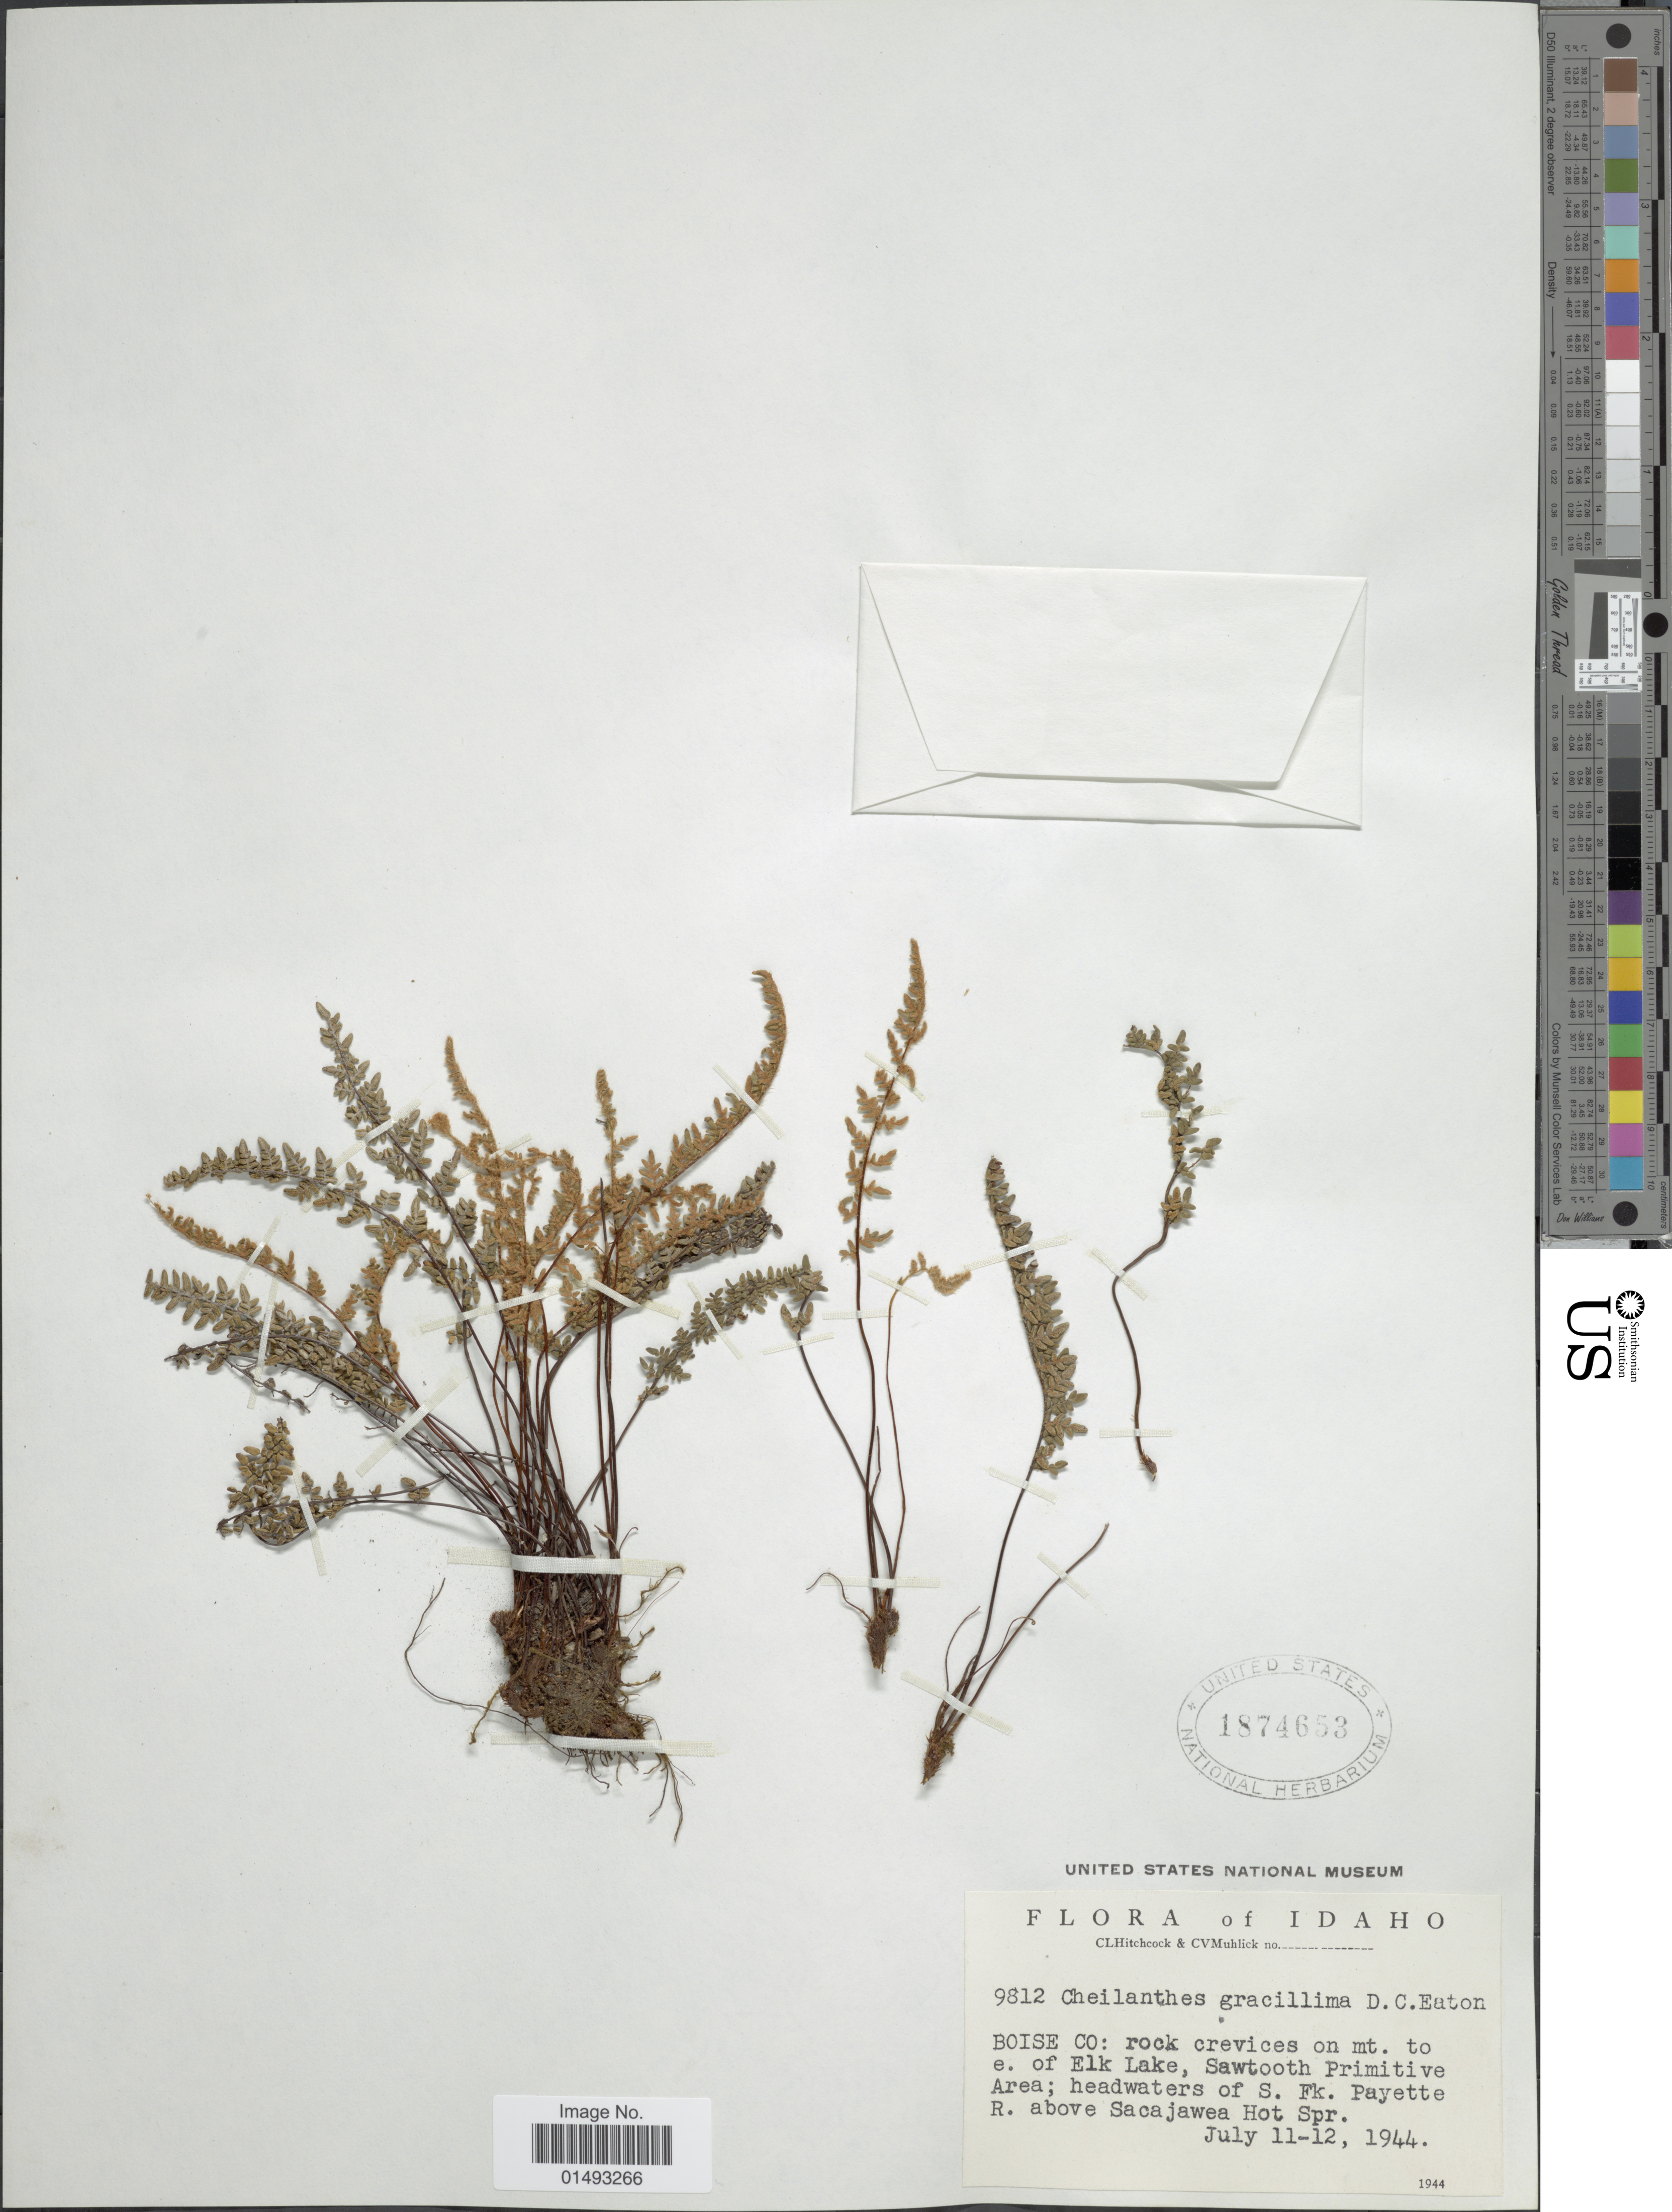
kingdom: Plantae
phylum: Tracheophyta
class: Polypodiopsida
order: Polypodiales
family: Pteridaceae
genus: Myriopteris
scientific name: Myriopteris gracillima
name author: (D.C. Eaton) J. Sm.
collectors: C. L. Hitchcock & C. V. Muhlick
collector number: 9812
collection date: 1944-07-11/1944-07-12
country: United States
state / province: Idaho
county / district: Boise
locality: rock crevices on mt to e. of Elk Lake, Sawtooth Primitive Area; headwaters of S. Fk. Payette R. above Sacajawea Hot Spr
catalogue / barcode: US 1874653